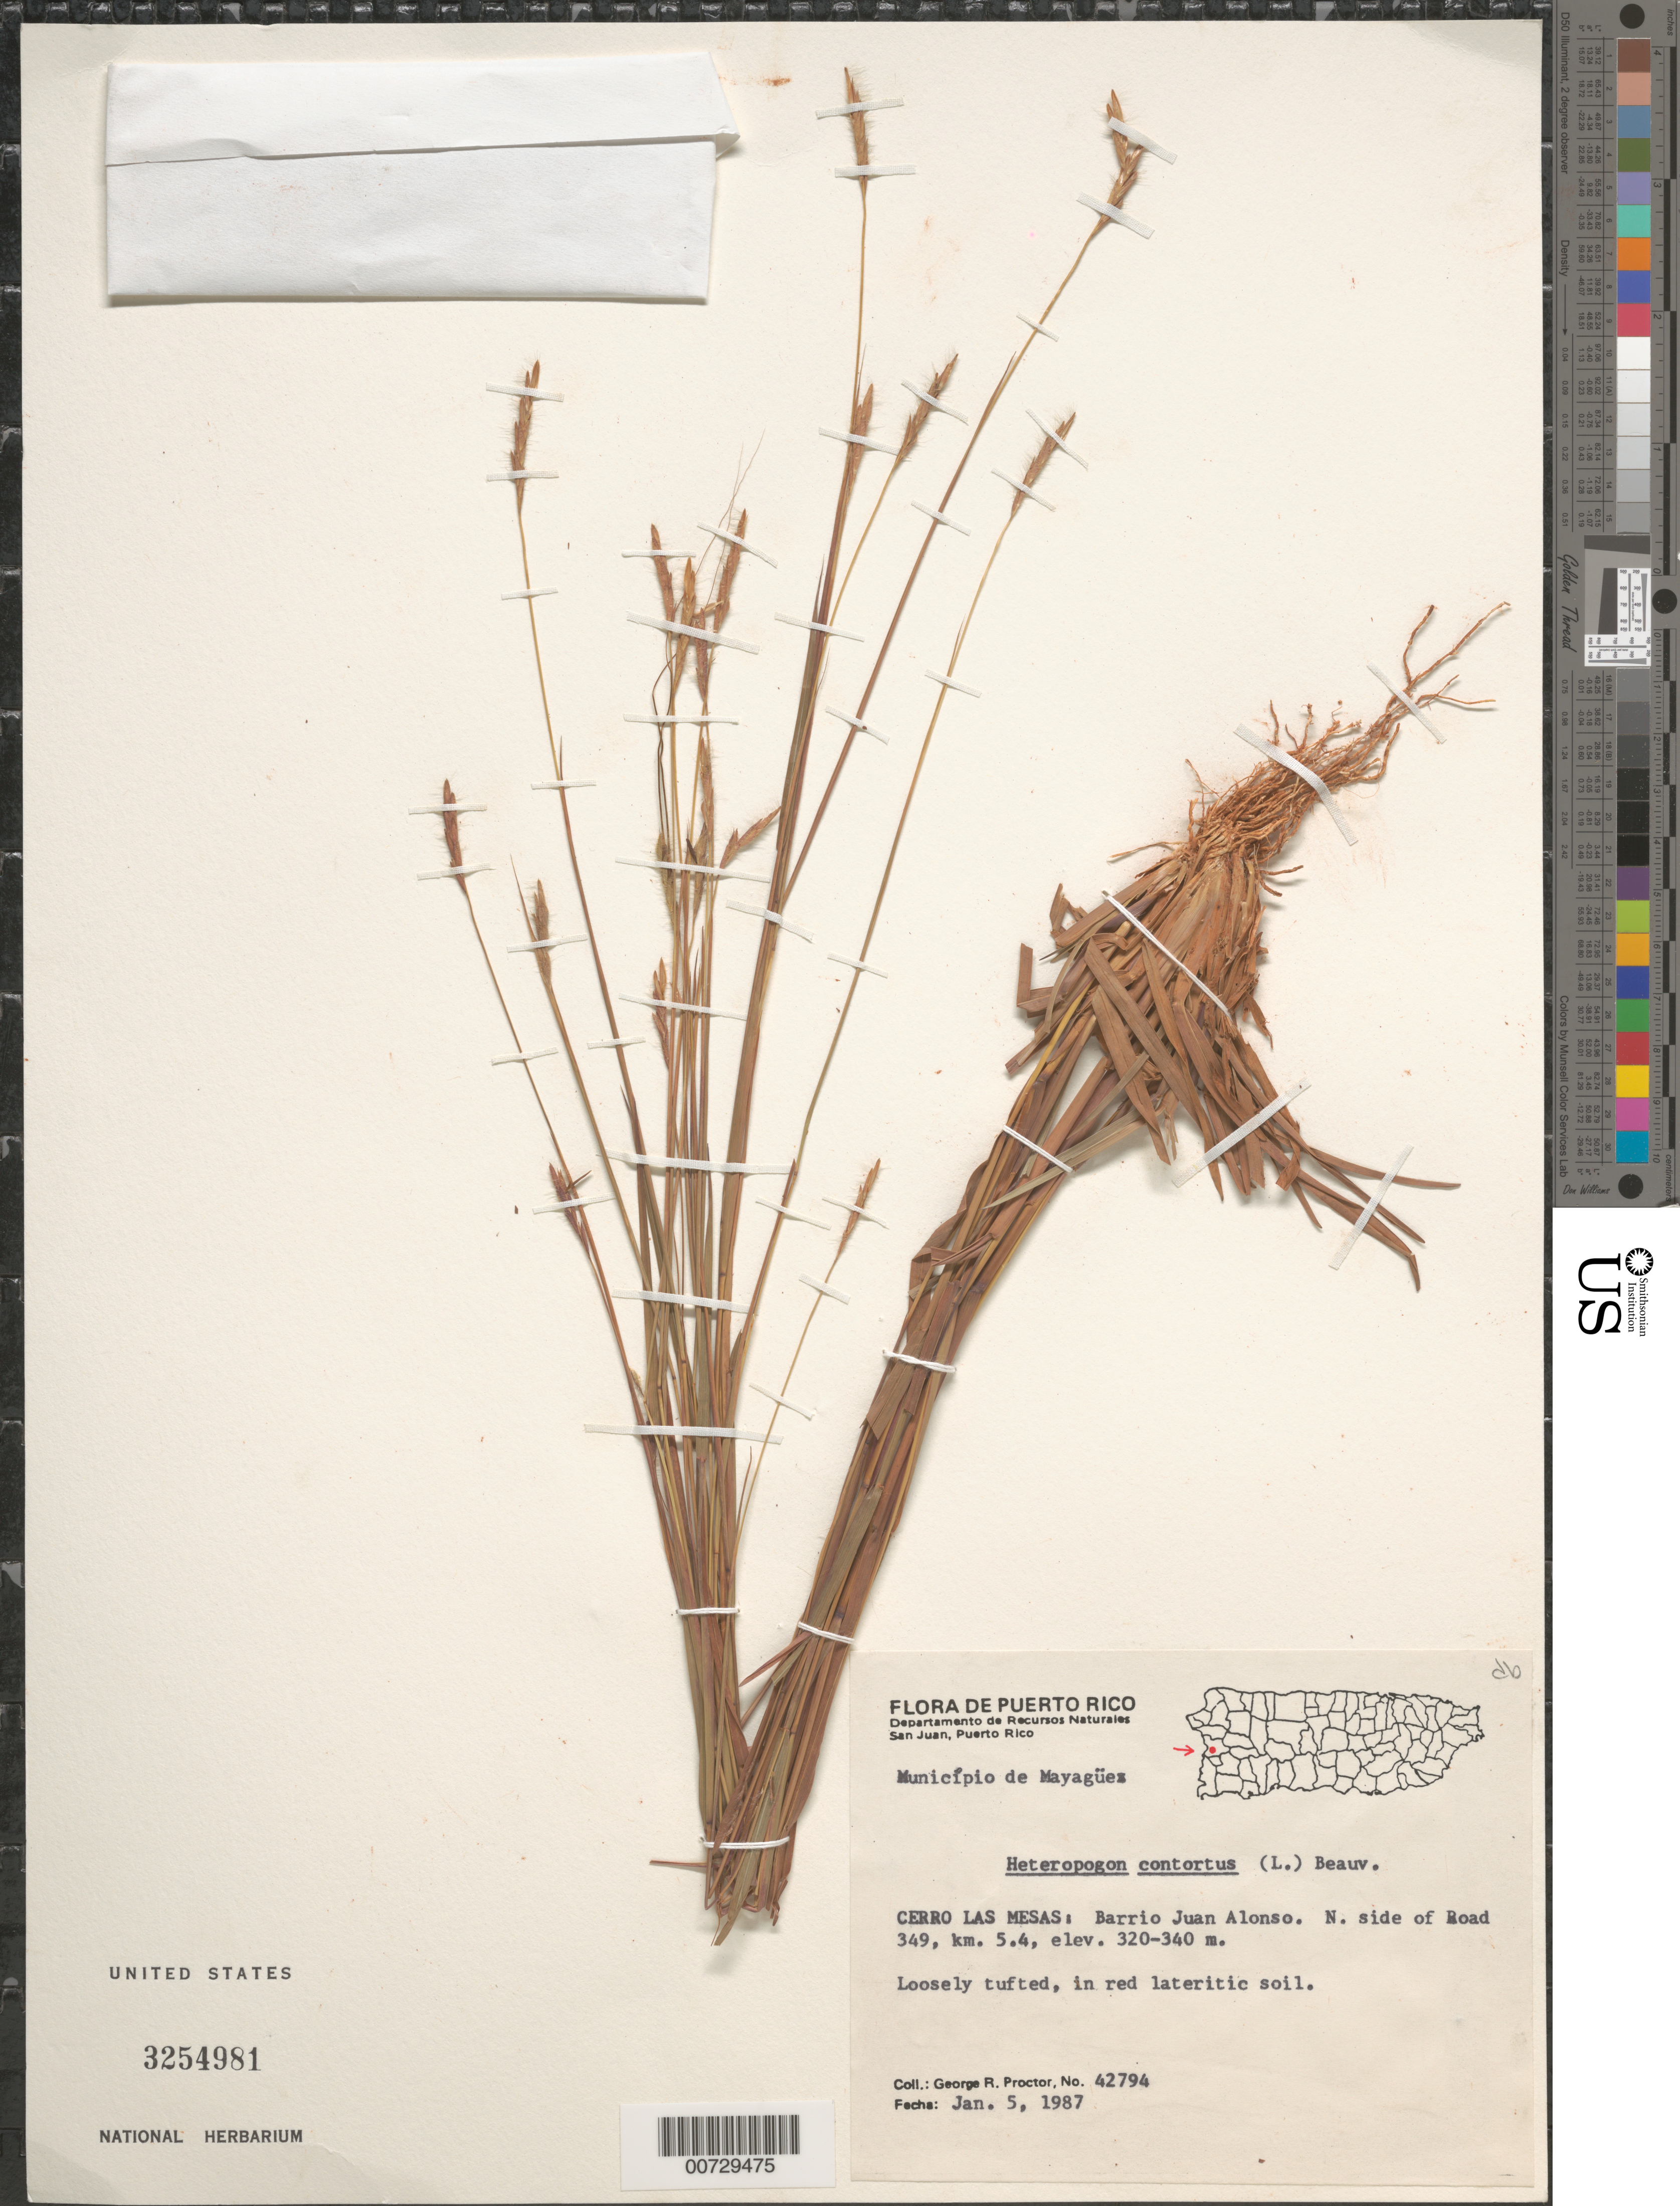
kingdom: Plantae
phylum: Tracheophyta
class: Liliopsida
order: Poales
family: Poaceae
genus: Heteropogon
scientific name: Heteropogon contortus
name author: (L.) P. Beauv. ex Roem. & Schult.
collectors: G. R. Proctor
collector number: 42794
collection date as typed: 05 Jan 1987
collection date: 1987-01-05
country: Puerto Rico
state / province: Mayagüez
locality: Cerro Las Mesas: Barrio Juan Alonso. N side of Road 349, km 5.4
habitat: In red lateritic soil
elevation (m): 320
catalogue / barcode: US 3254981